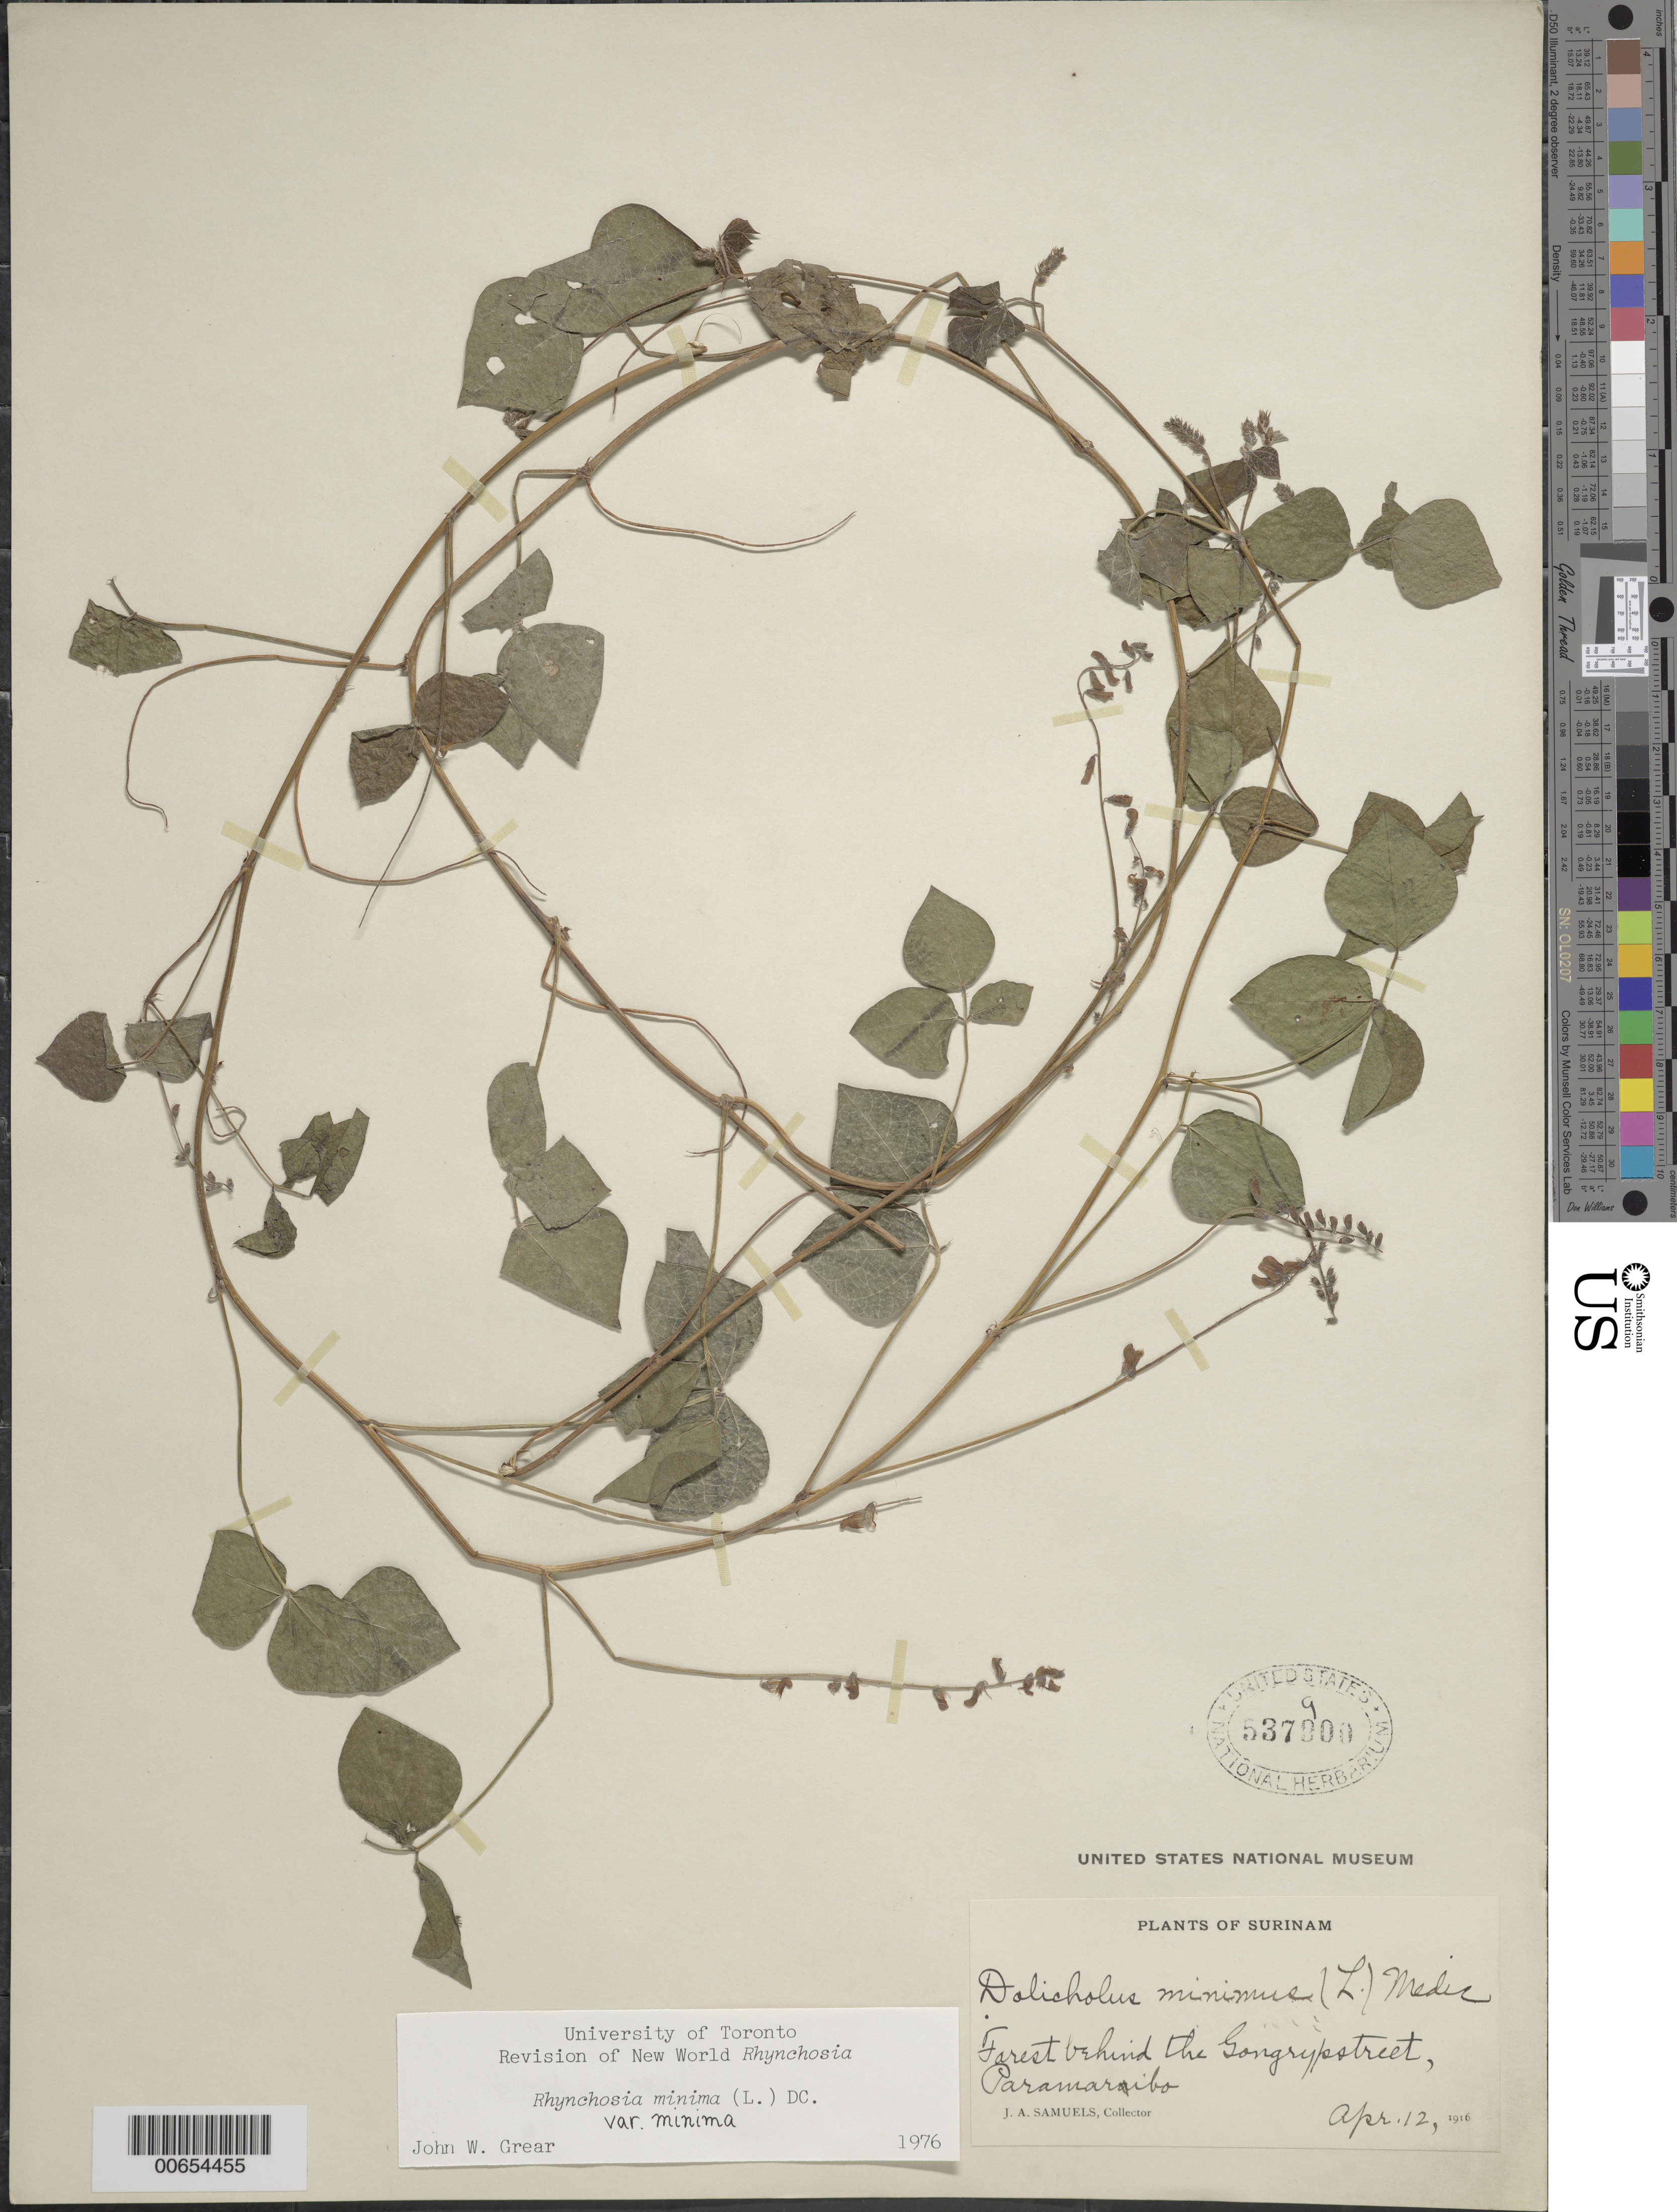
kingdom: Plantae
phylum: Tracheophyta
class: Magnoliopsida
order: Fabales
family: Fabaceae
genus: Rhynchosia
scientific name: Rhynchosia minima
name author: (L.) DC.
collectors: J. A. Samuels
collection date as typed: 12-Apr-16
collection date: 1916-04-12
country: Suriname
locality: Paramaribo, Gongrypstreet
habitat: Forest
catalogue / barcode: US 537900